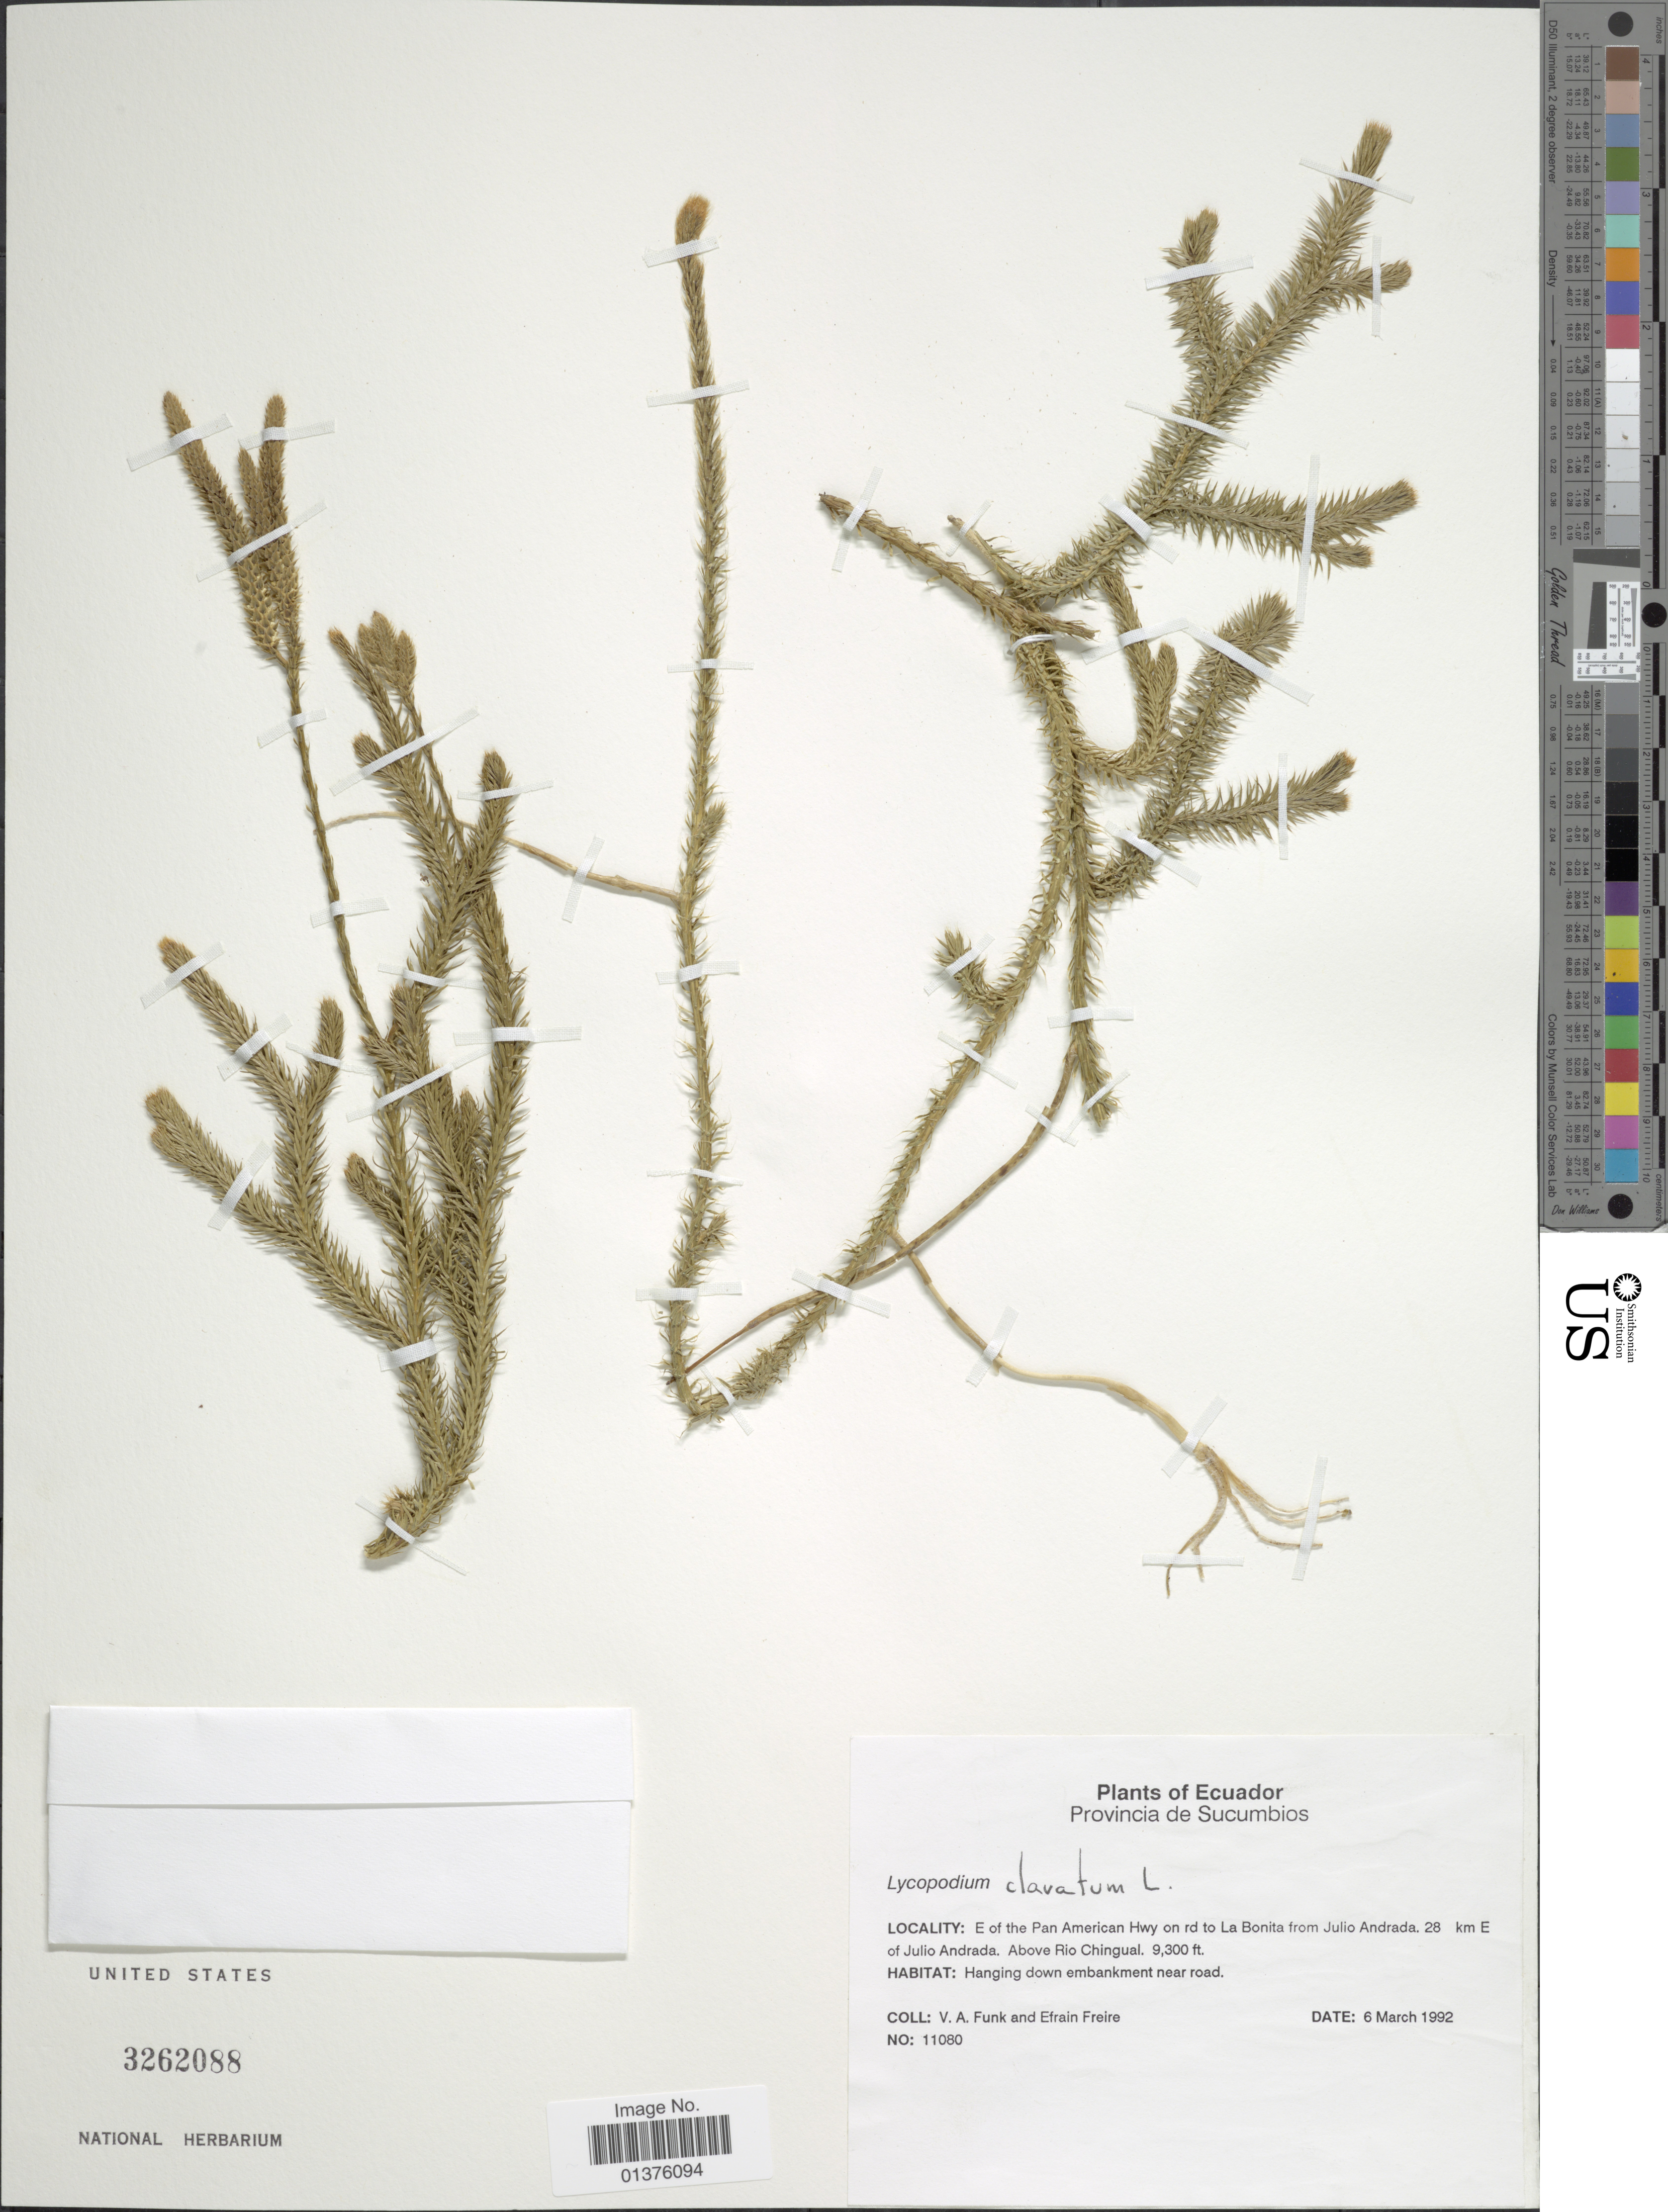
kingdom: Plantae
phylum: Tracheophyta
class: Lycopodiopsida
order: Lycopodiales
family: Lycopodiaceae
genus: Lycopodium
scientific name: Lycopodium clavatum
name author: L.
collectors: V. Funk & E. Freire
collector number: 11080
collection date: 1992-03-06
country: Ecuador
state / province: Sucumbíos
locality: E of the Pan American Hwy on rd to La Bonita from Julio Andrada, 28km E of Julia Andrada, above Rio Chingual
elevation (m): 2835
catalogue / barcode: US 3262088